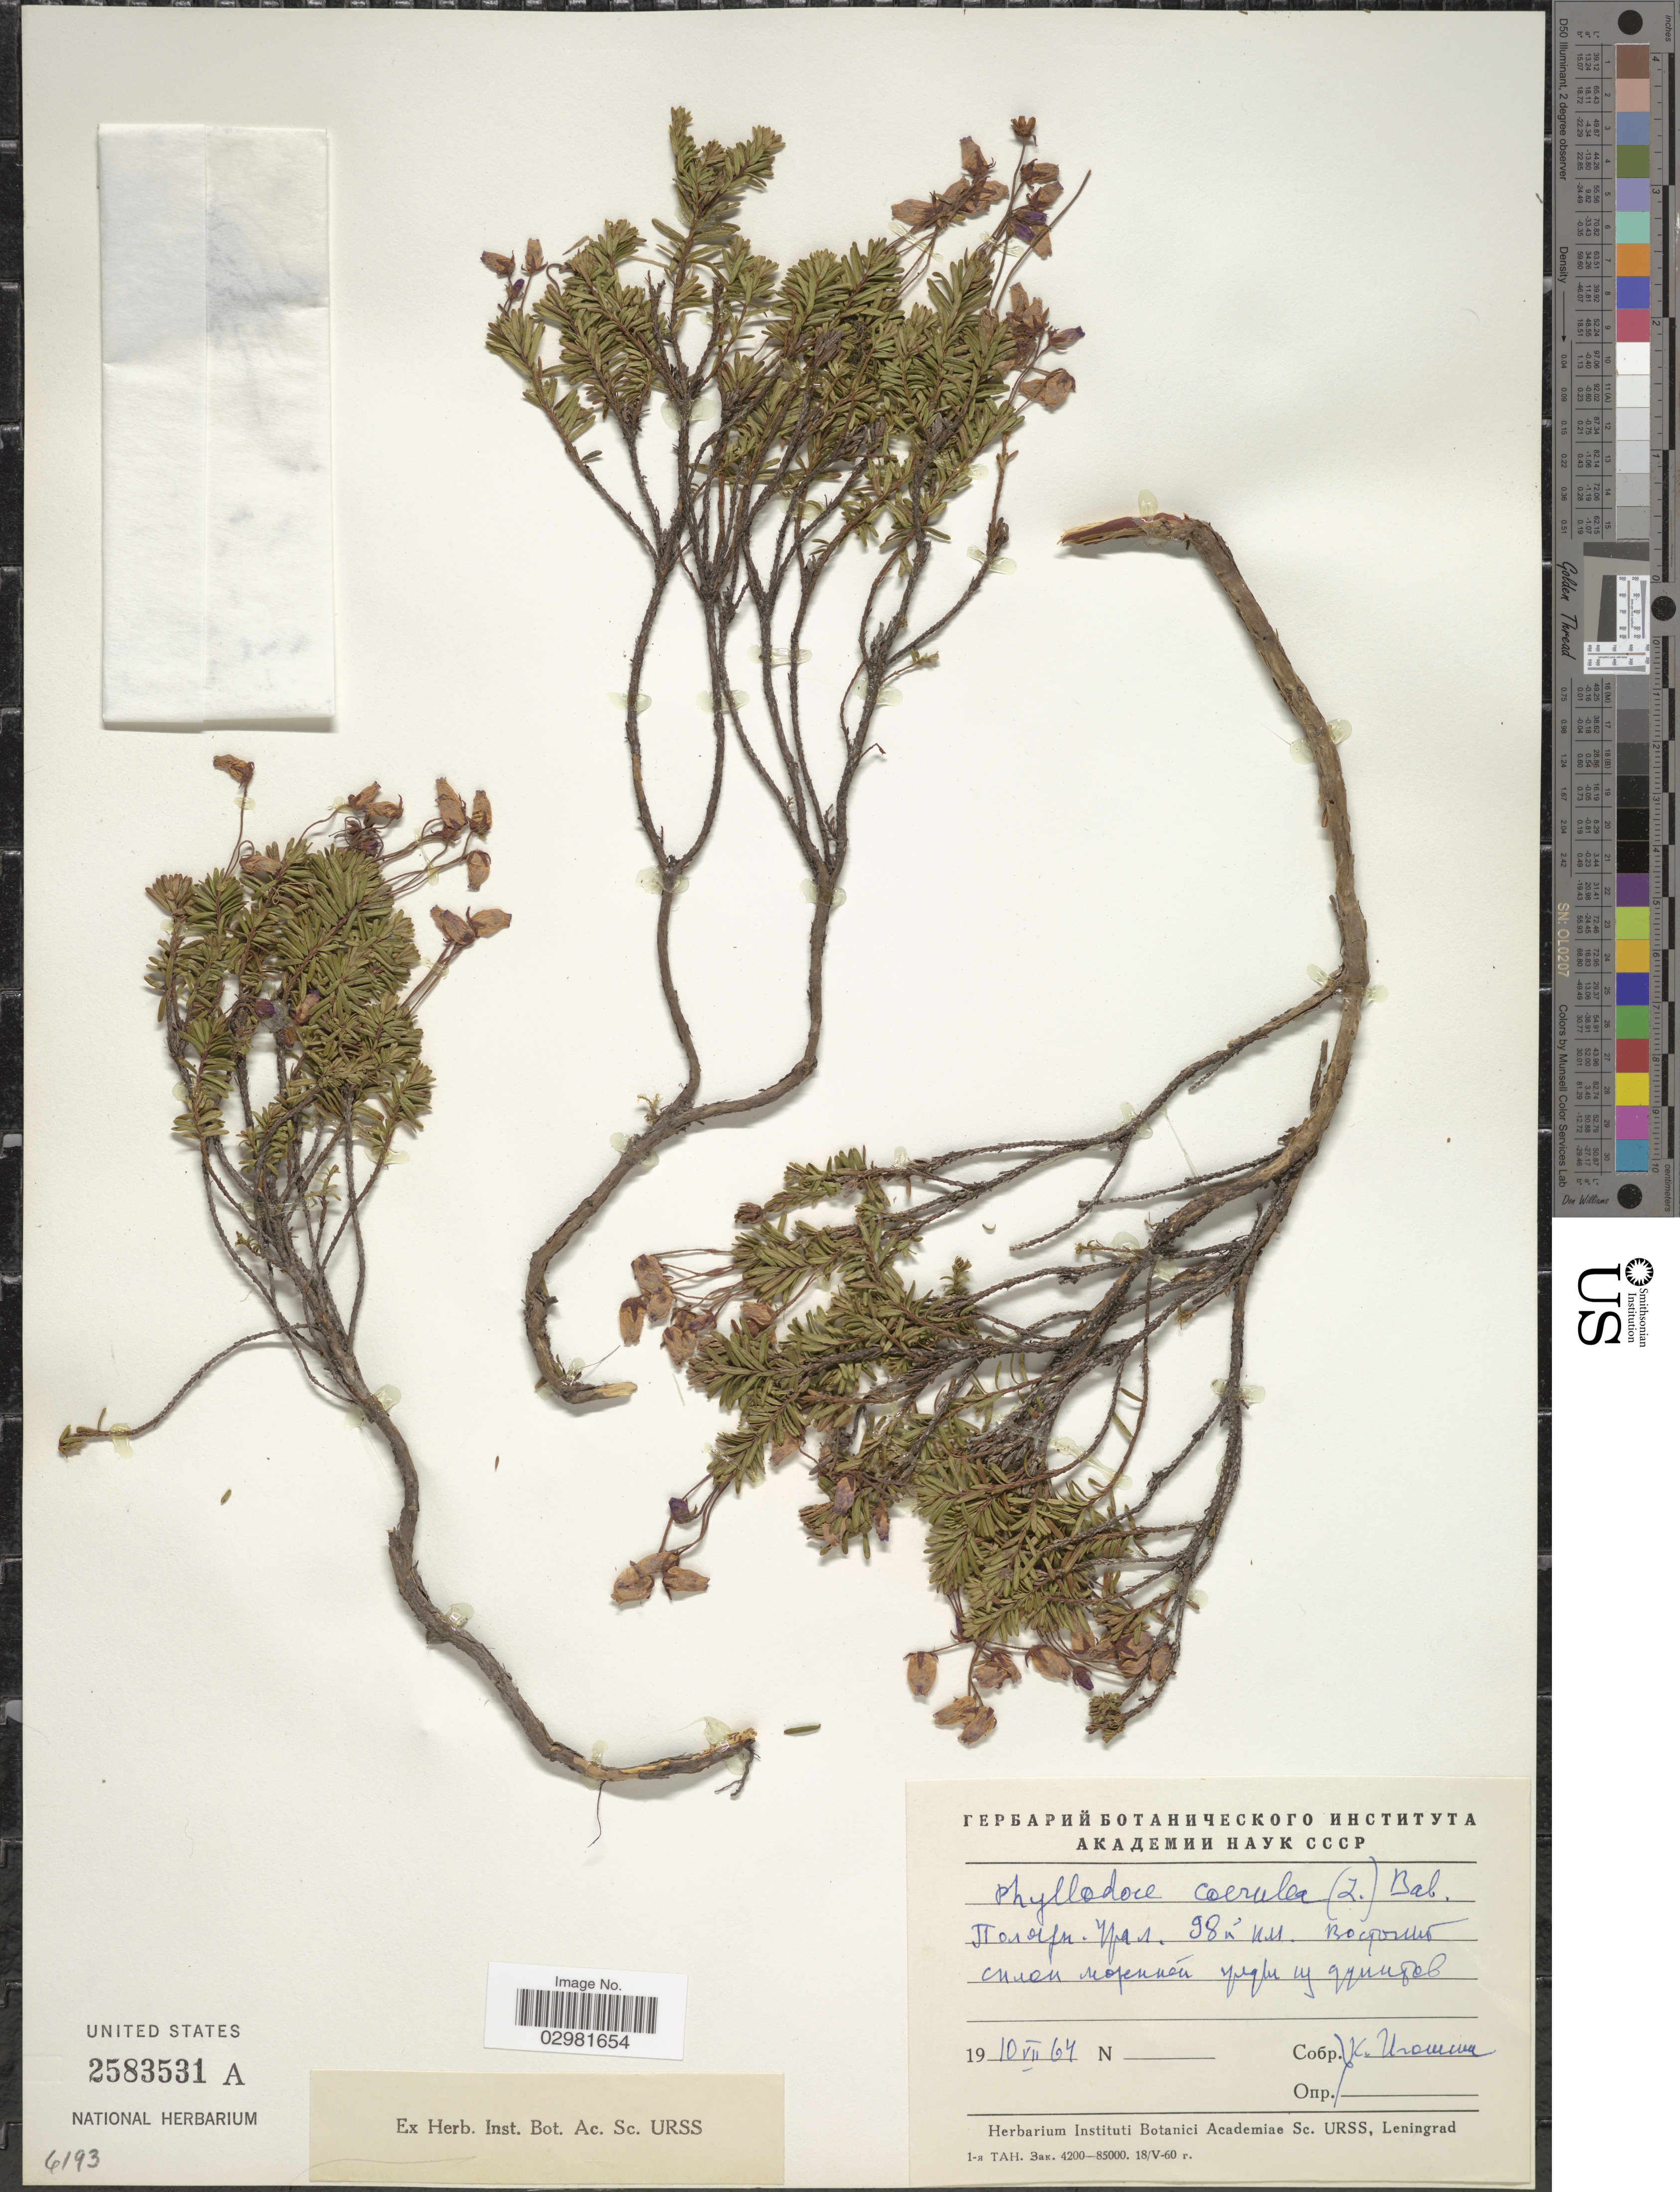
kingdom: Plantae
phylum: Tracheophyta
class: Magnoliopsida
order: Ericales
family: Ericaceae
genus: Phyllodoce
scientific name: Phyllodoce caerulea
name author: (L.) Bab.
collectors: K. Igoshina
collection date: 1964-07-10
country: Russian Federation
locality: Polar Ural, km 98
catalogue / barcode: US 2583531A